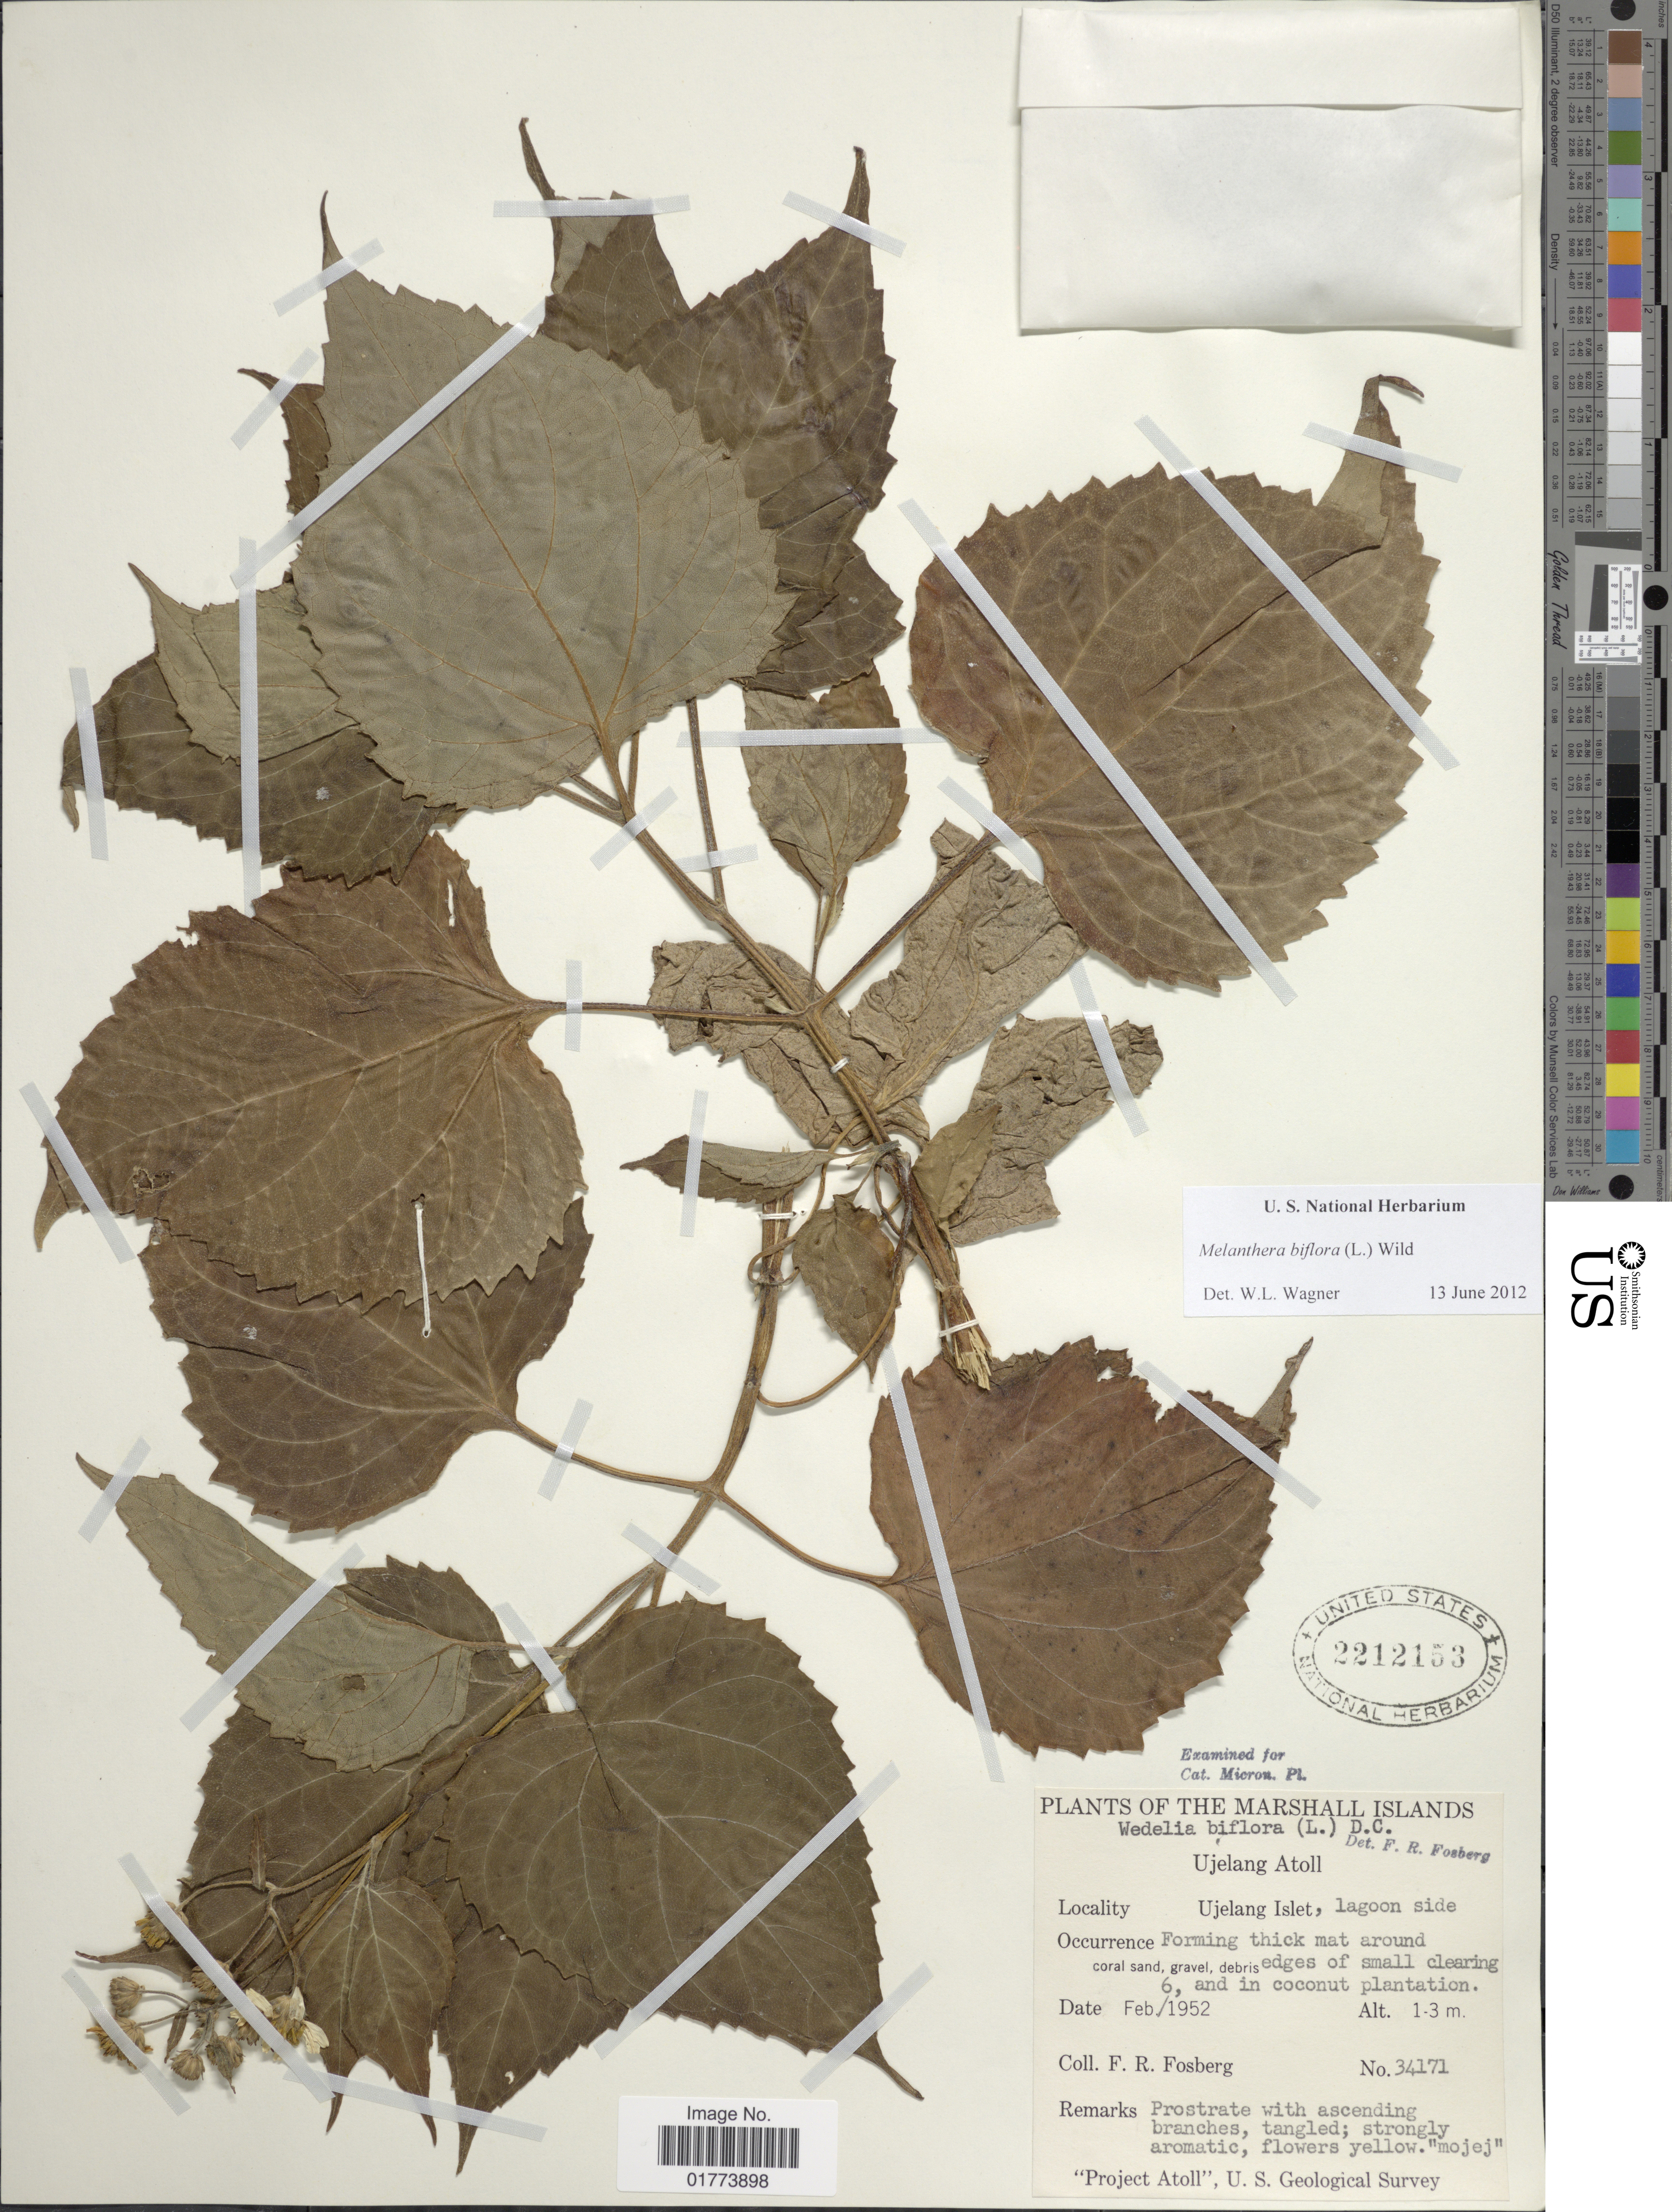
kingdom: Plantae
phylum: Tracheophyta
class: Magnoliopsida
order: Asterales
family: Asteraceae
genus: Wollastonia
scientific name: Wollastonia biflora var. biflora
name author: (L.) DC.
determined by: Wagner, W. L., (BOT), Smithsonian Institution - National Museum of Natural History (UNITED STATES)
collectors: F. R. Fosberg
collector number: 34171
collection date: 1952-02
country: Marshall Islands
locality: Ujelang Atoll, Ujelang Islet, lagoon side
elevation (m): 1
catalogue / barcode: US 221253